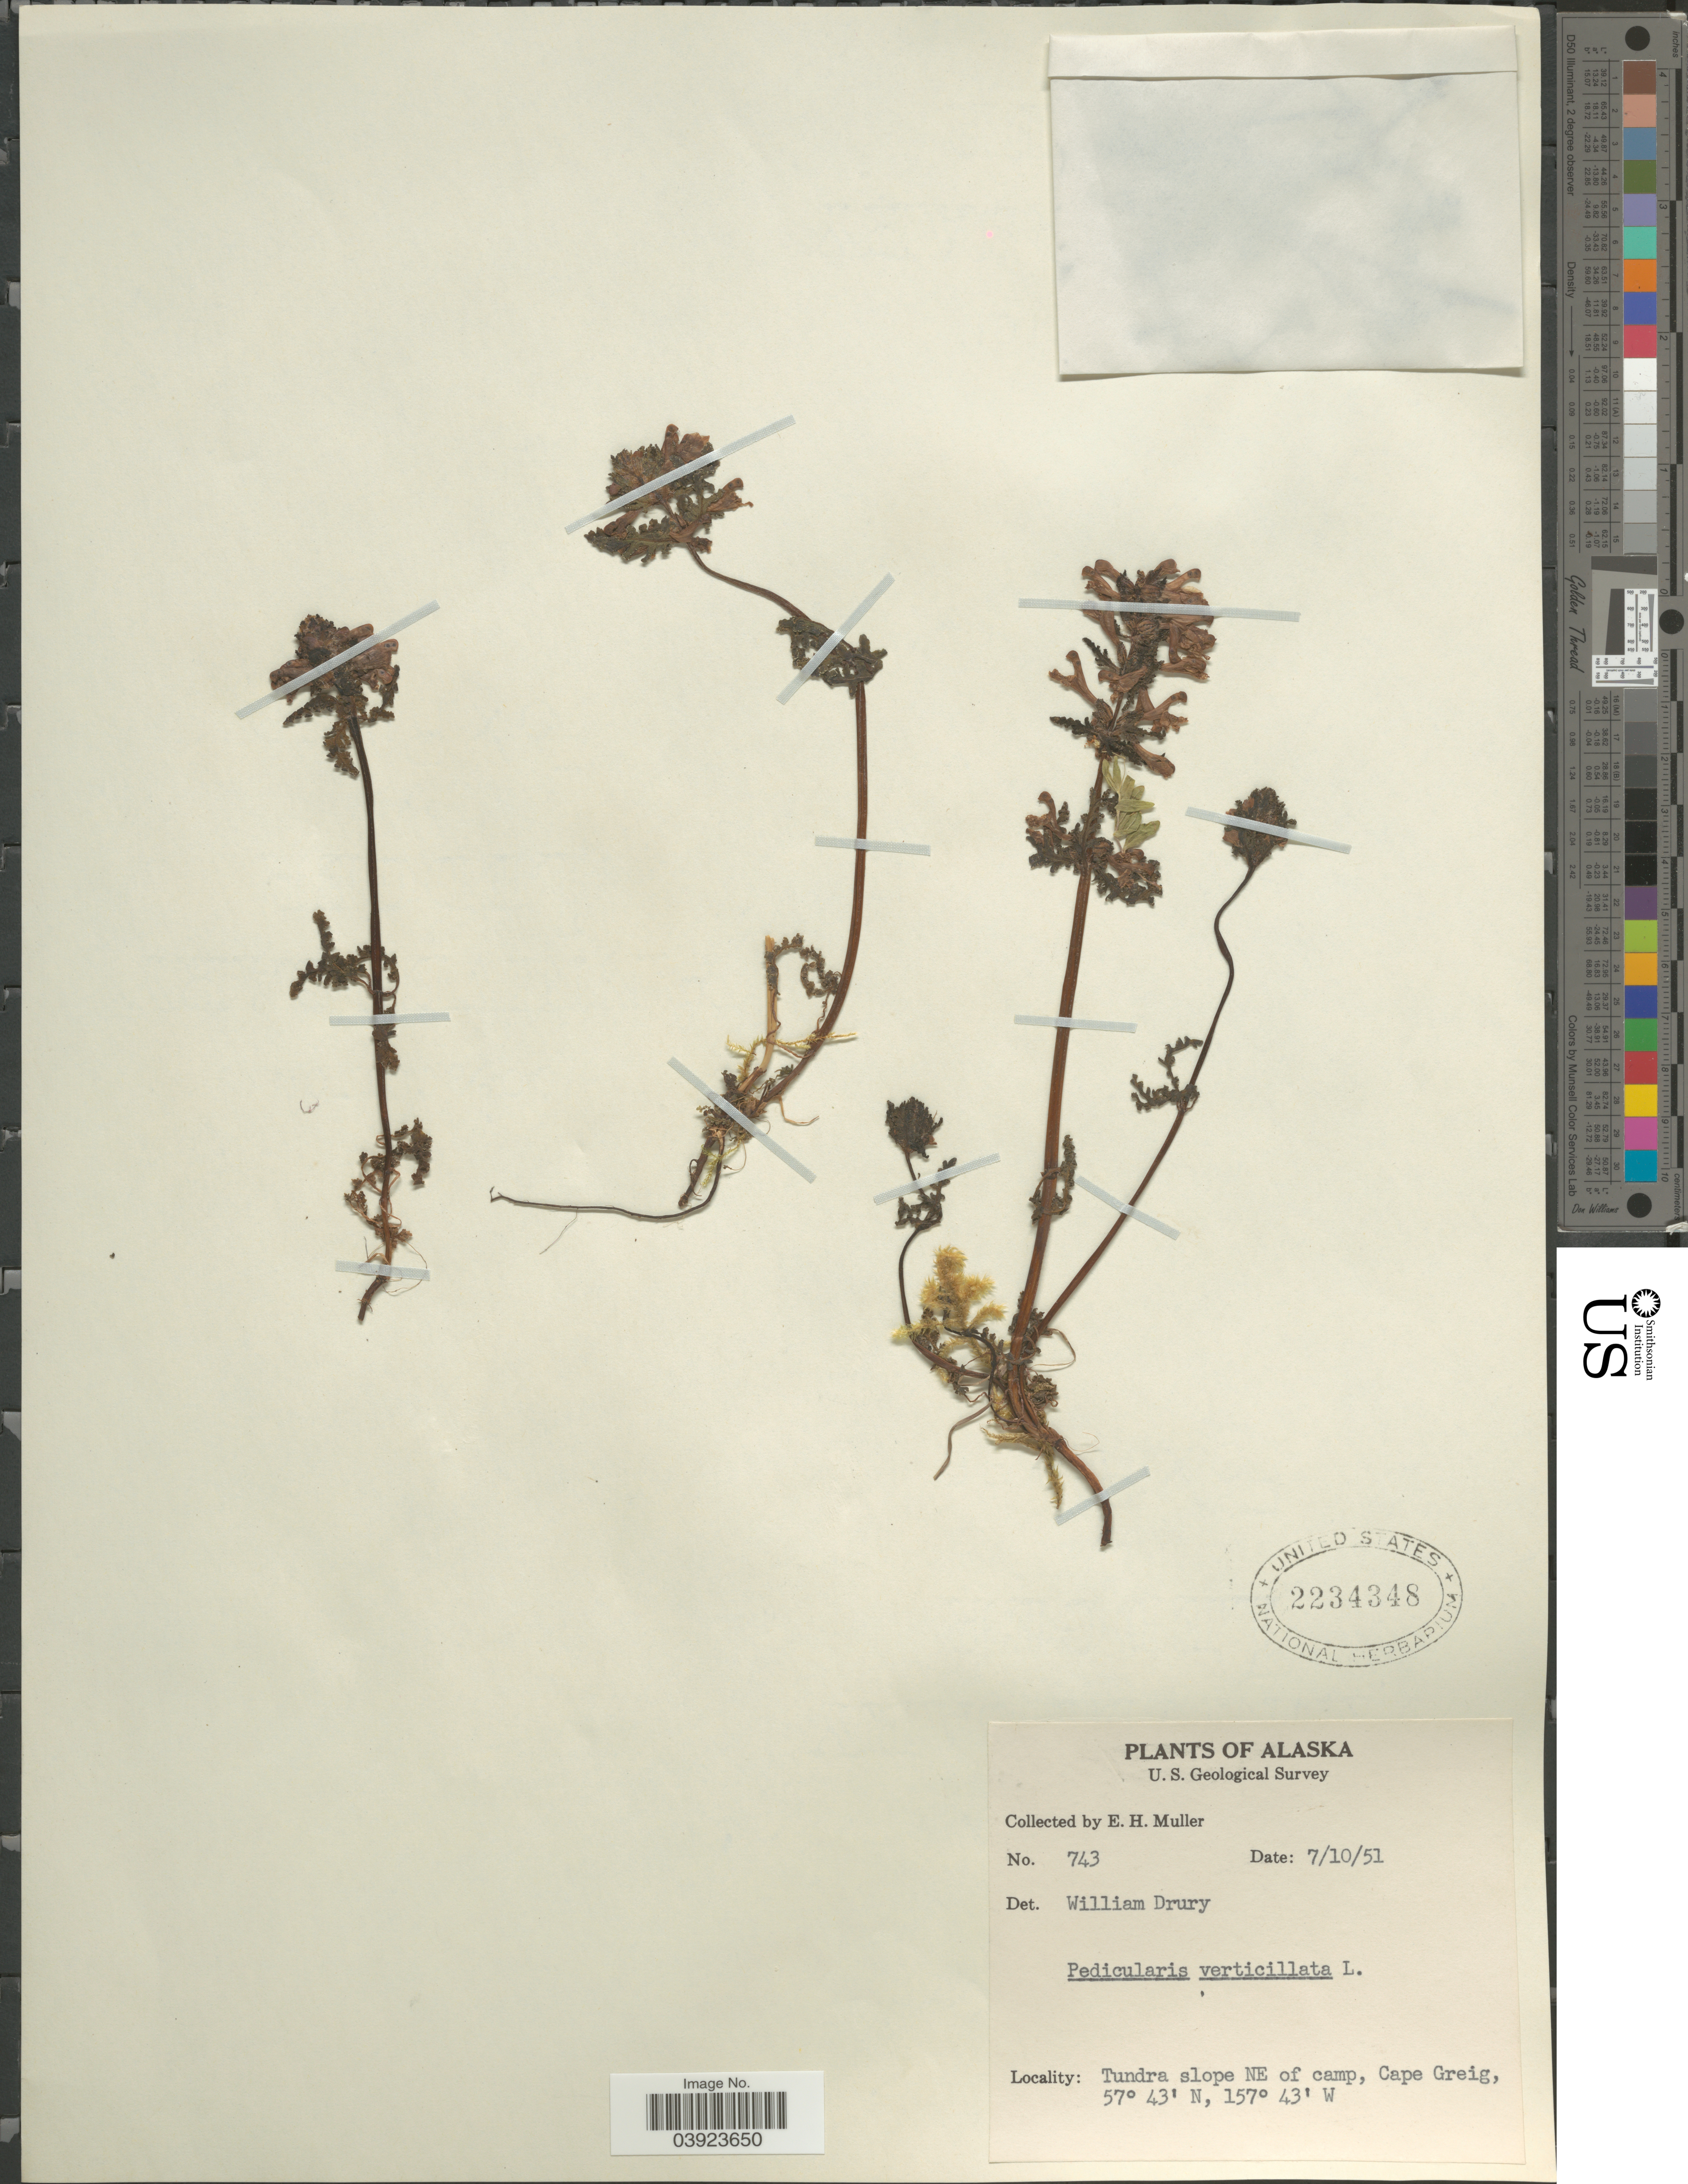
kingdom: Plantae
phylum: Tracheophyta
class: Magnoliopsida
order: Lamiales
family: Orobanchaceae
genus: Pedicularis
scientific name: Pedicularis verticillata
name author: L.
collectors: E. H. Muller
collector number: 743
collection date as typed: Transcribed d/m/y: 10/7/51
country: United States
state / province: Alaska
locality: Tundra slope NE of camp, Cape Greig.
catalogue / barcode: US 2234348